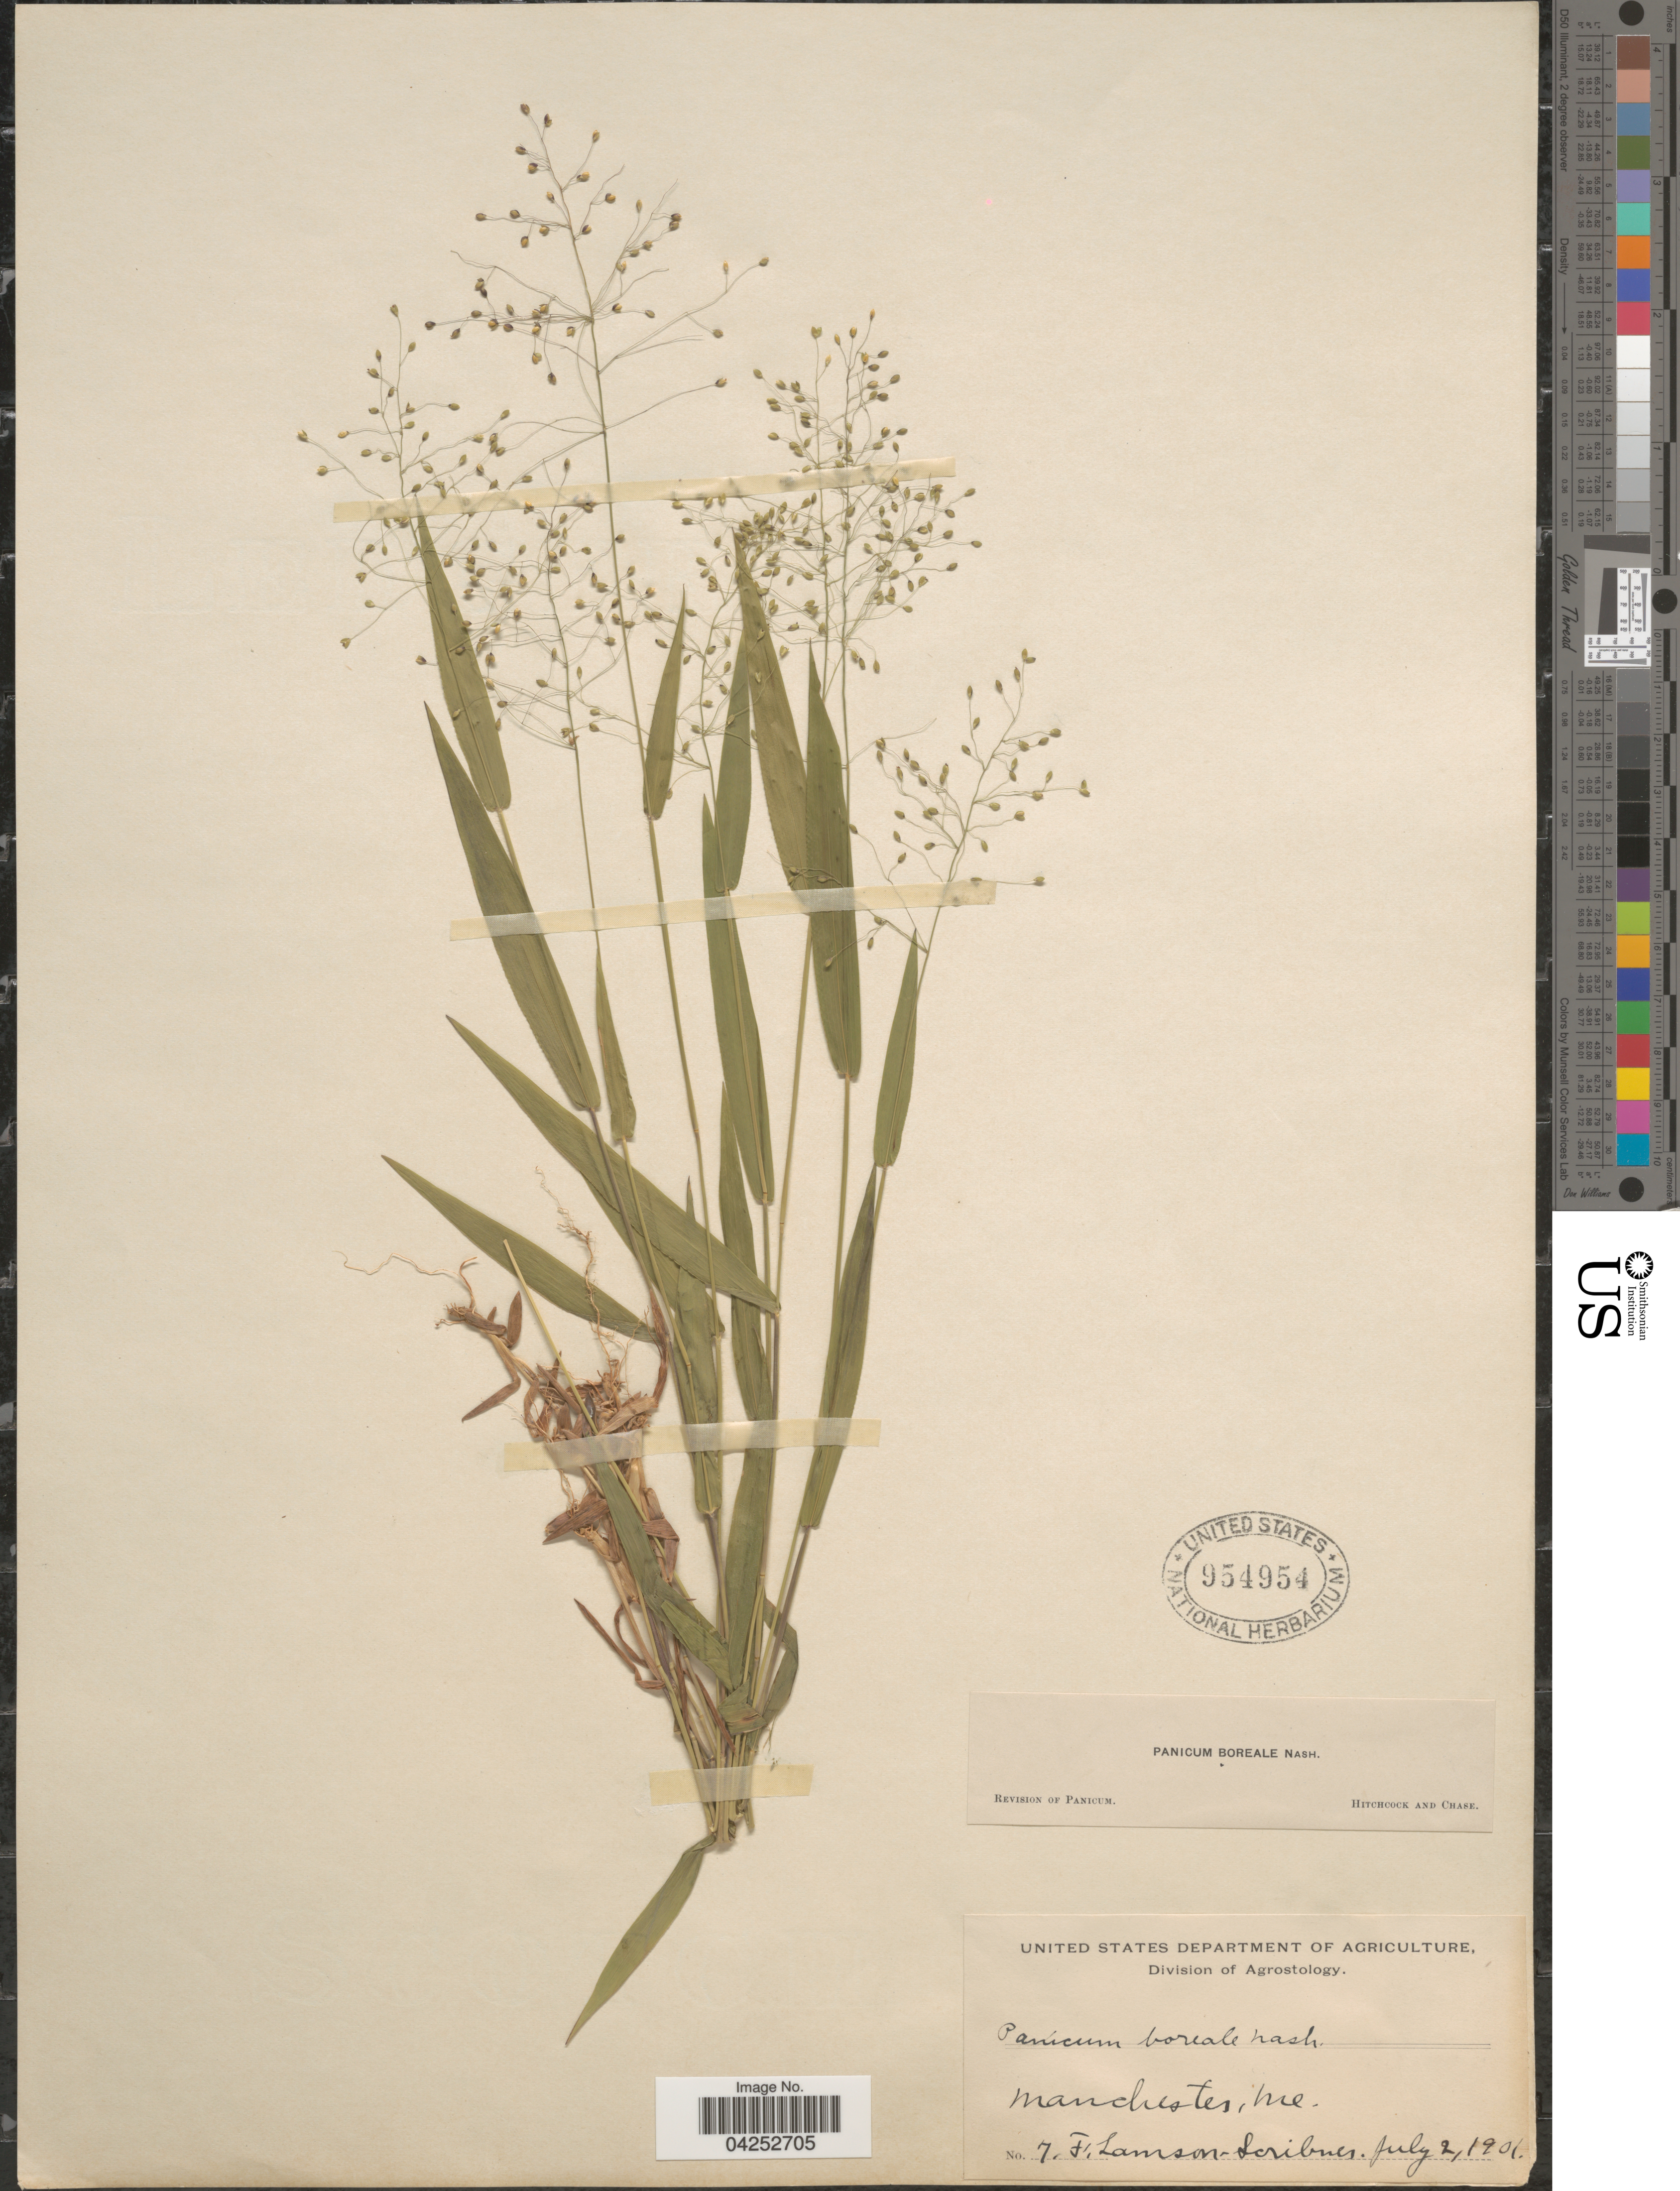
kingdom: Plantae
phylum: Tracheophyta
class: Liliopsida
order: Poales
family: Poaceae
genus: Dichanthelium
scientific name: Dichanthelium boreale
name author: (Nash) Freckmann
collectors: F. Lamson-Scribner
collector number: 7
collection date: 1901-07-02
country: United States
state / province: Maine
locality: Manchester.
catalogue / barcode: US 954954